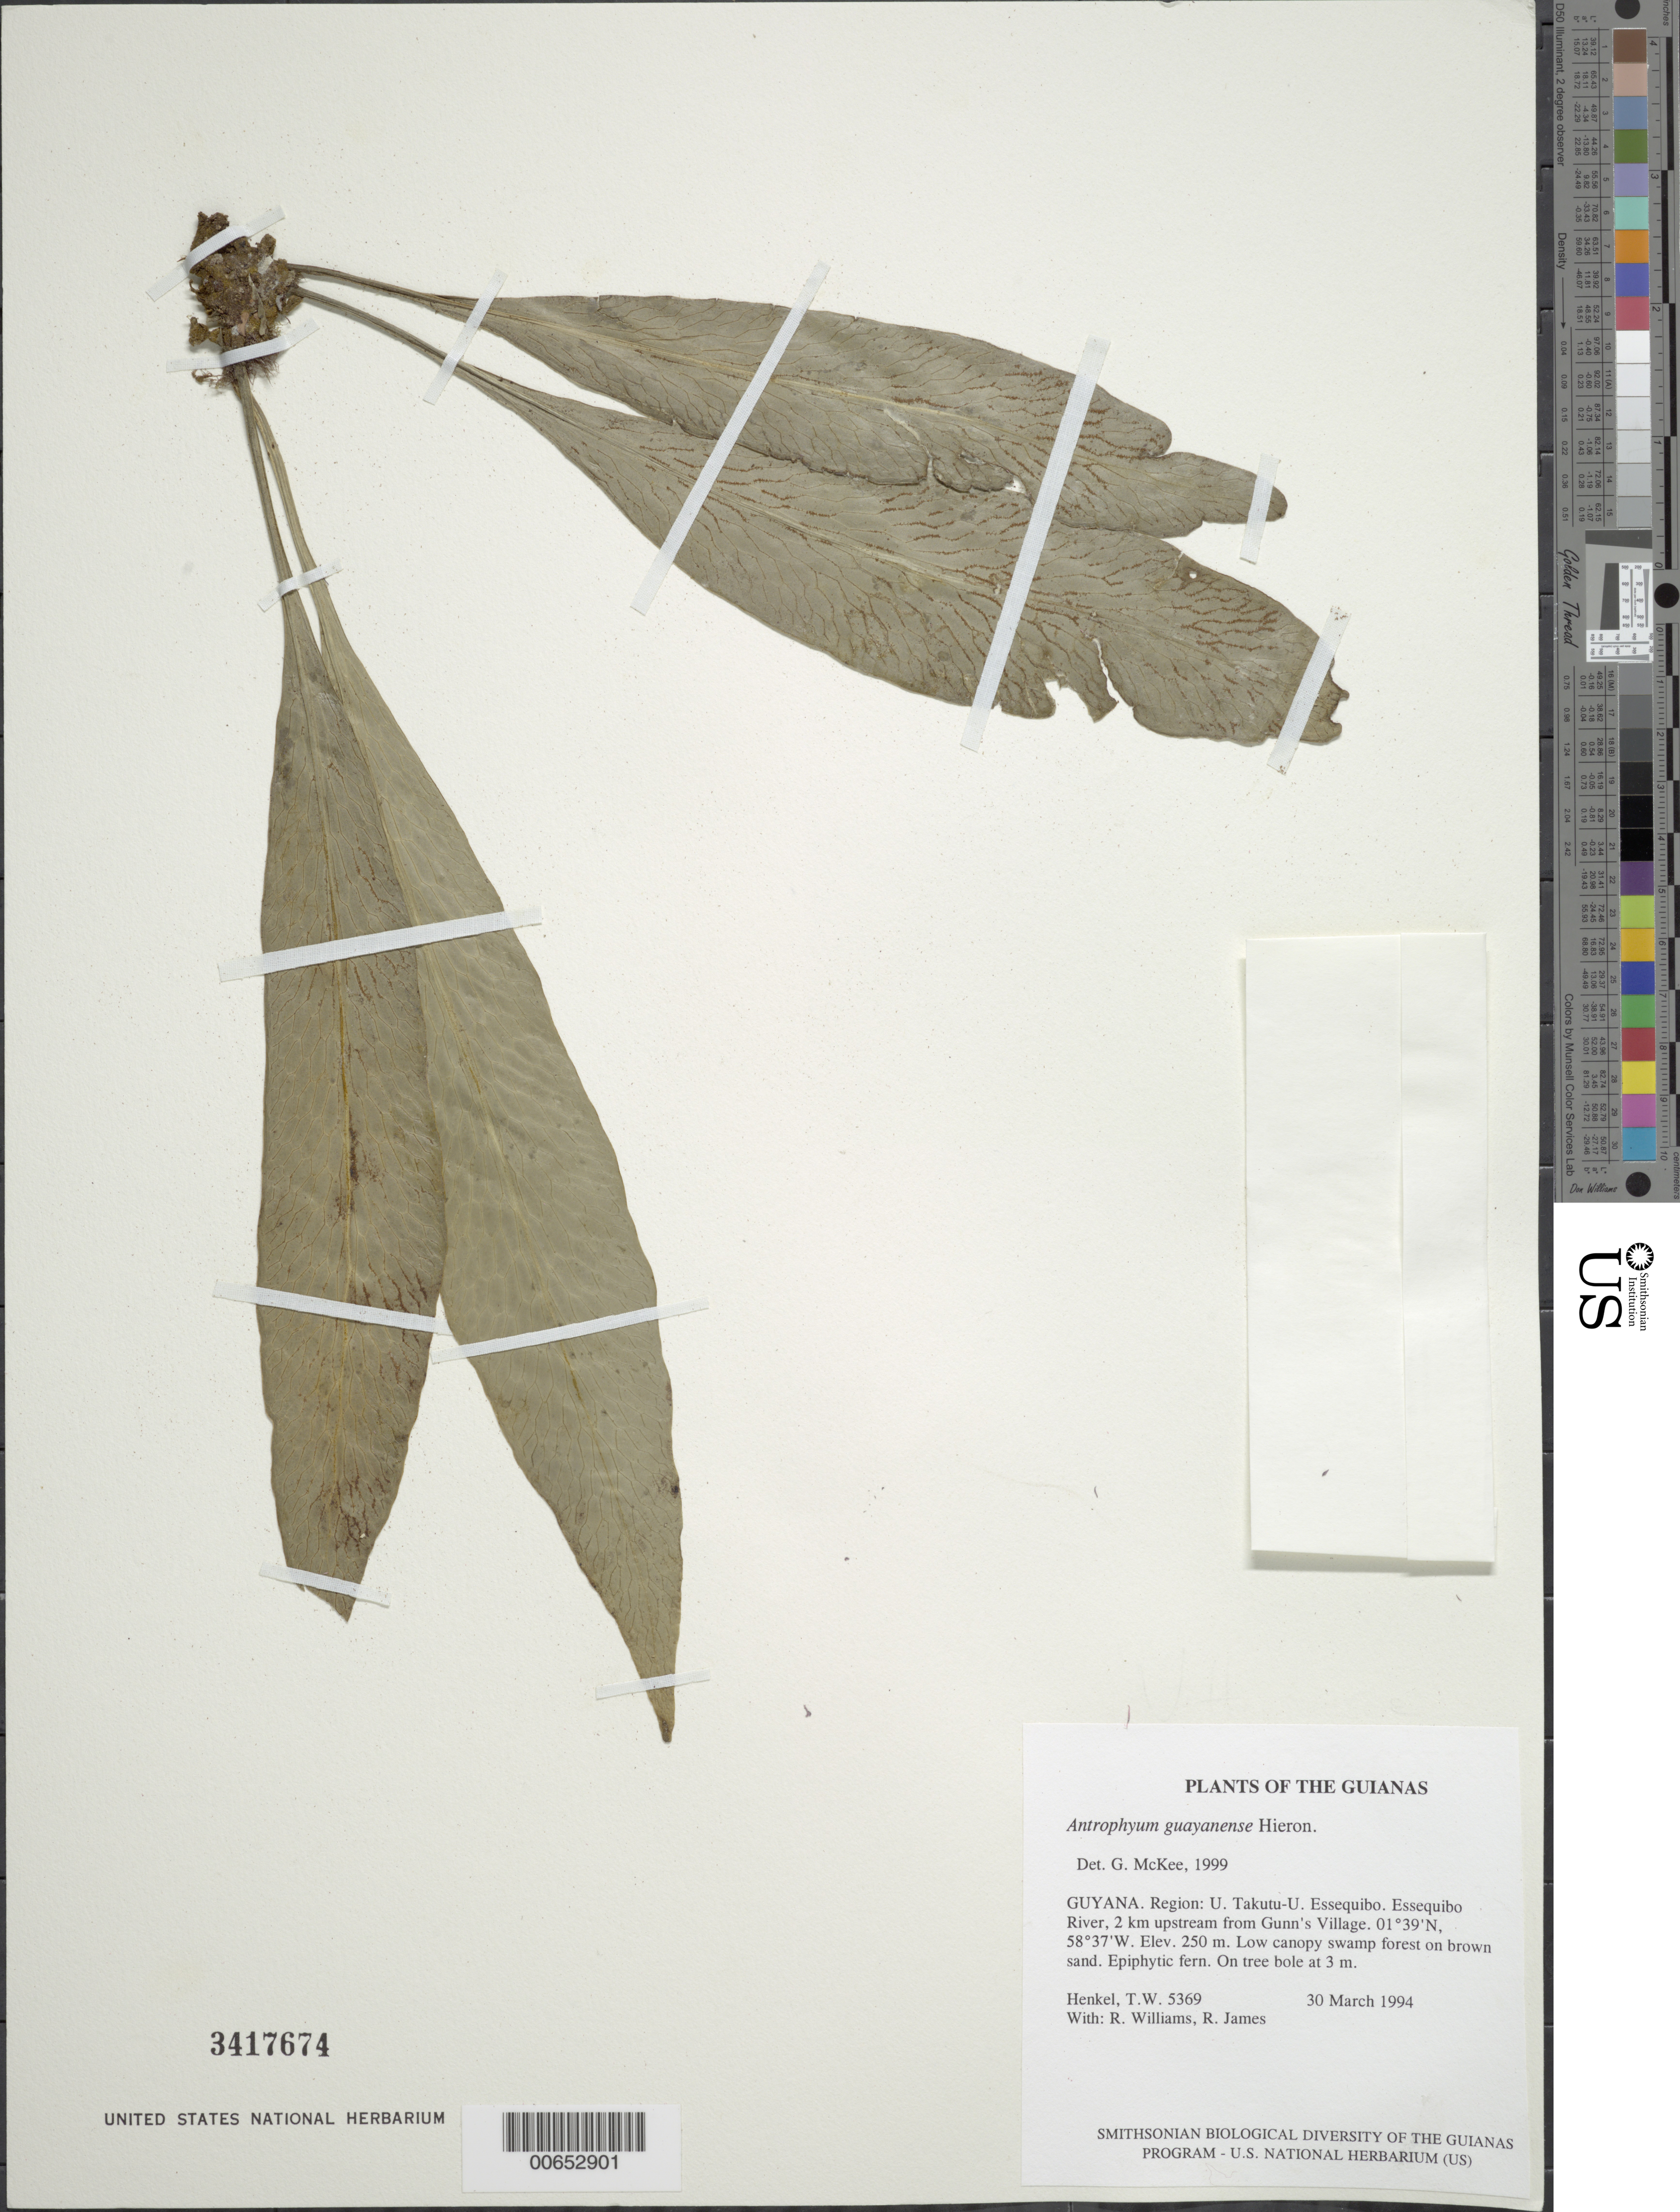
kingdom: Plantae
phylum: Tracheophyta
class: Polypodiopsida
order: Polypodiales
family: Pteridaceae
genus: Polytaenium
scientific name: Polytaenium guayanense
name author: (Hieron.) Alston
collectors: T. Henkel, R. Williams & R. James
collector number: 5369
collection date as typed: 30 March 1994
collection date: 1994-03-30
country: Guyana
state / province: U. Takutu-U. Essequibo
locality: Essequibo River, 2 km upstream from Gunn's Village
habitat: Low canopy swamp forest on brown sand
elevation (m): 250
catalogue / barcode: US 3417674